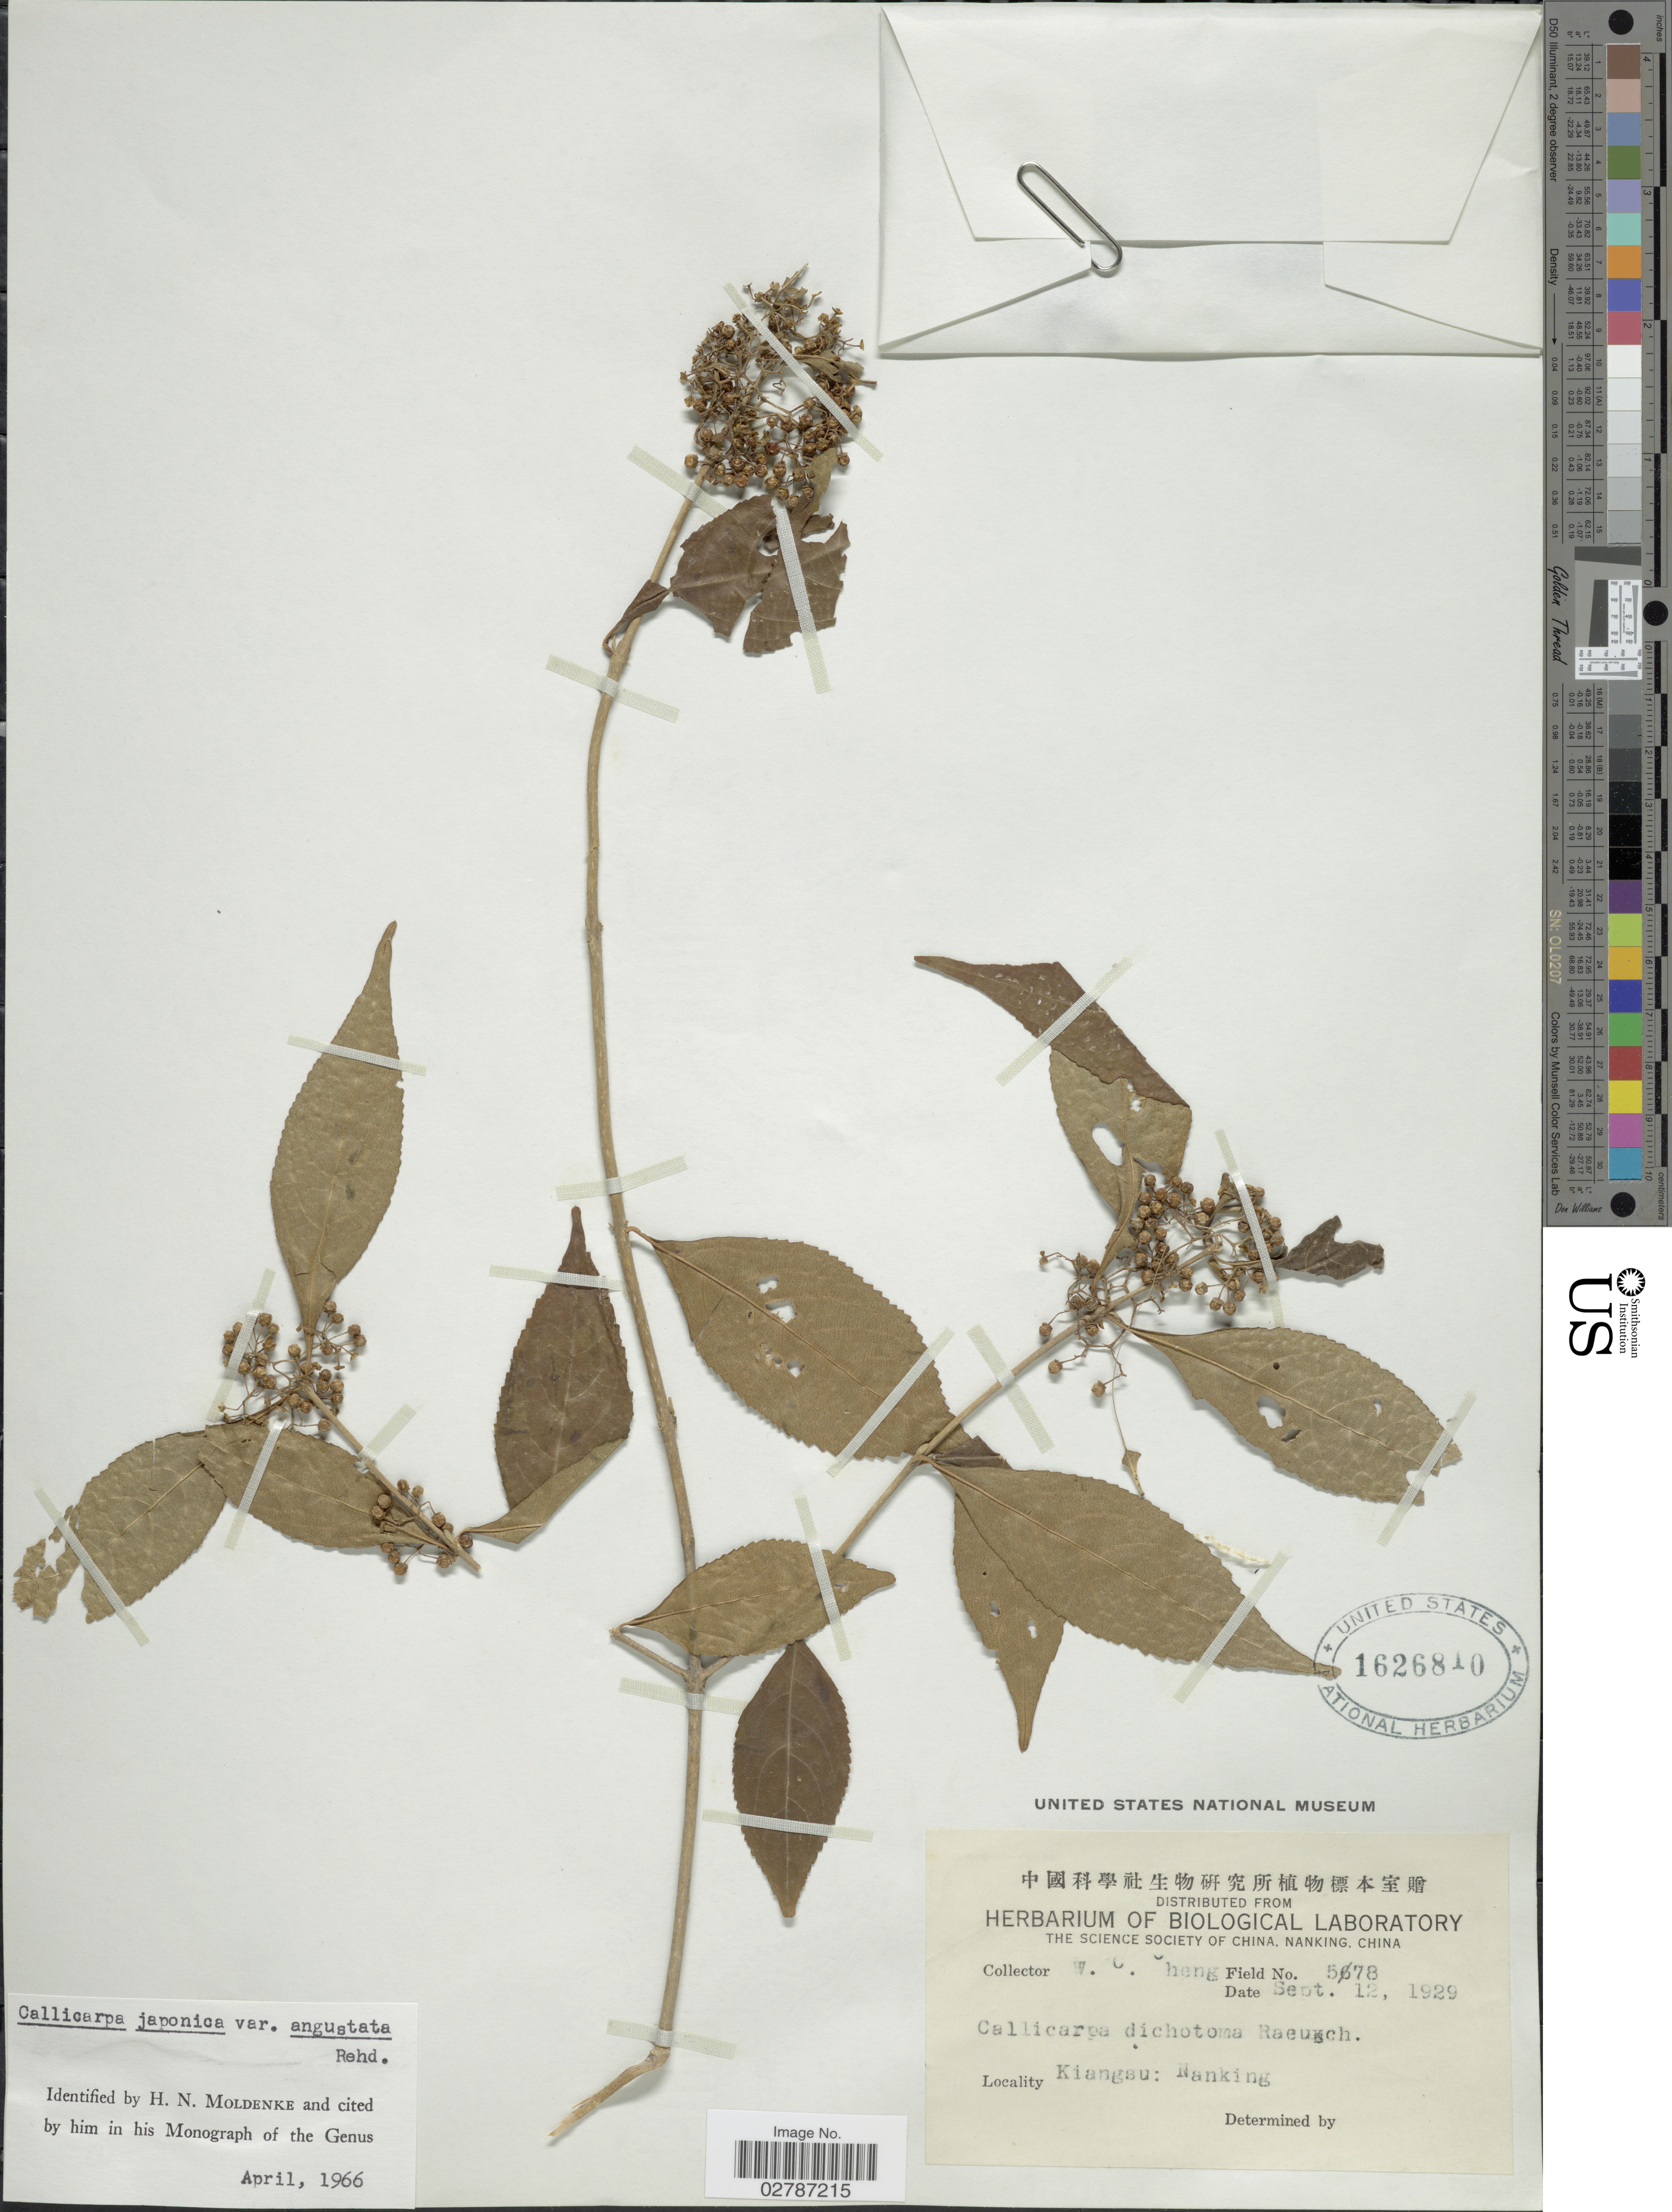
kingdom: Plantae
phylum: Tracheophyta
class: Magnoliopsida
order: Lamiales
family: Lamiaceae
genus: Callicarpa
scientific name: Callicarpa japonica var. angustata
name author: Rehder in Sarg.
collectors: W. C. Cheng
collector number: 578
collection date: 1929-09-12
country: China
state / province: Jiangsu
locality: Kiangsu: Nanking.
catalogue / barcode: US 1626810